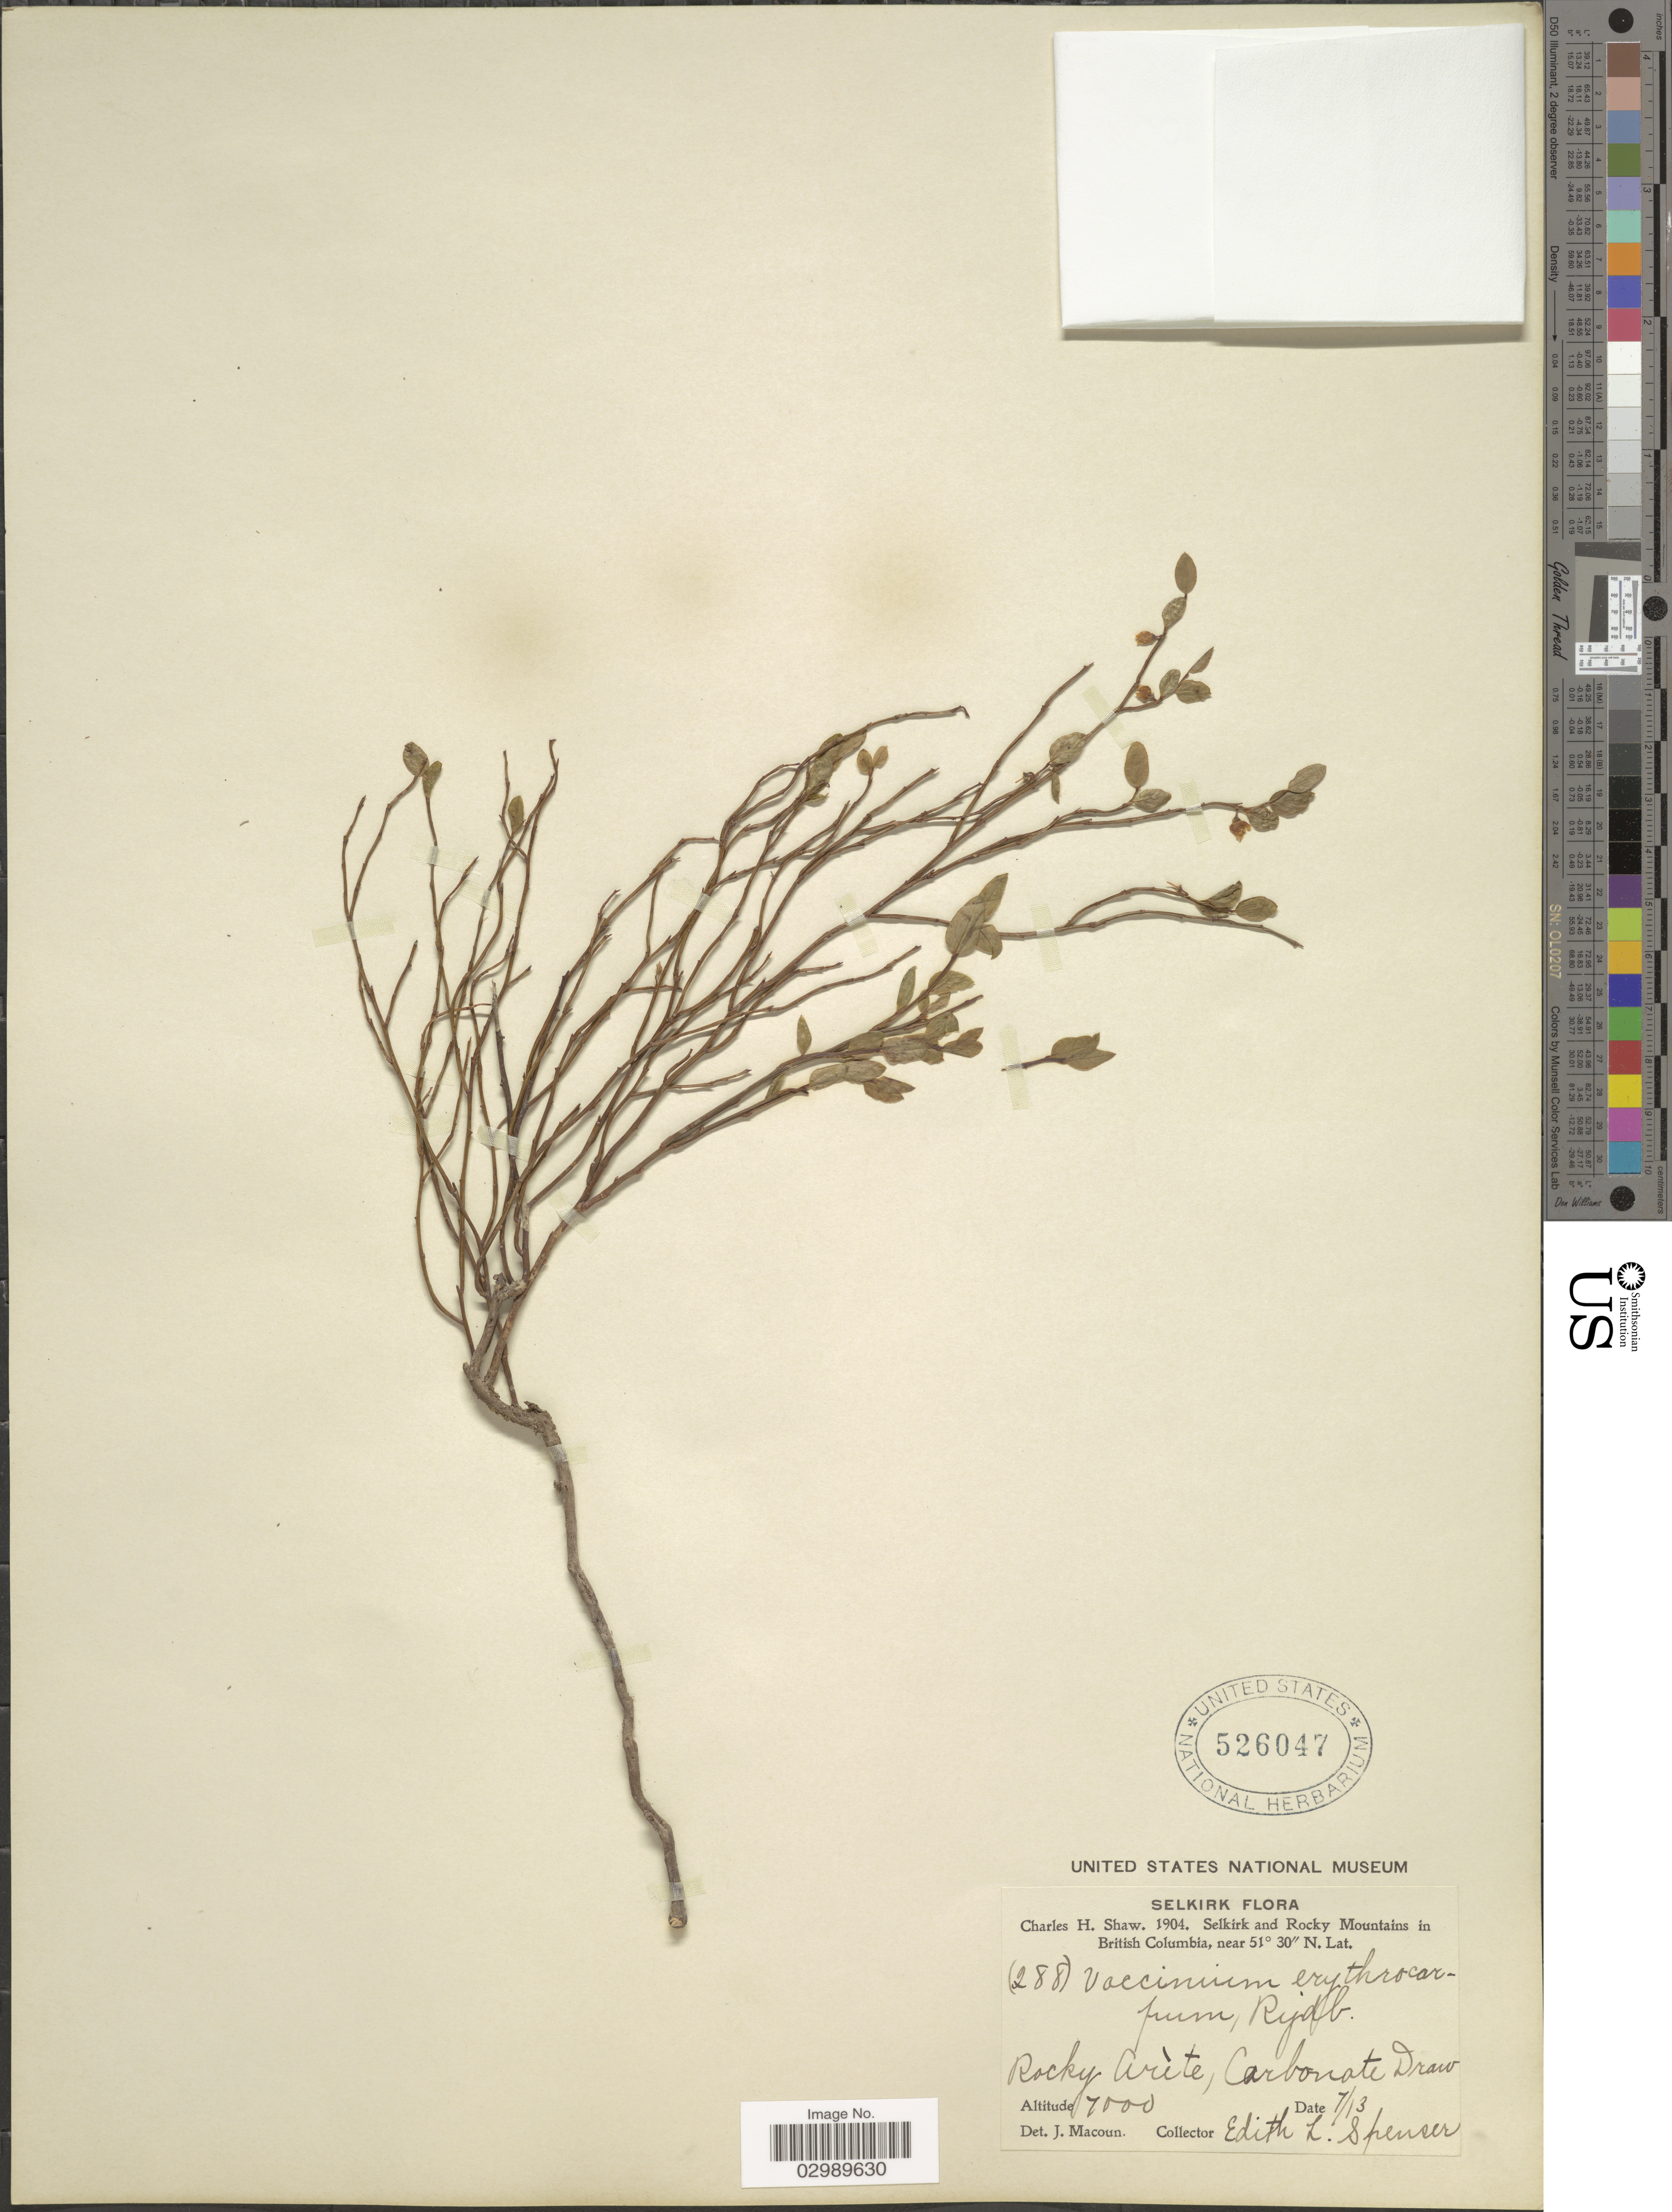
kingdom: Plantae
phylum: Tracheophyta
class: Magnoliopsida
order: Ericales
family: Ericaceae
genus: Vaccinium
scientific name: Vaccinium scoparium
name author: Leiberg ex Coville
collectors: C. H. Shaw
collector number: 288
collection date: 1904-07-13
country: Canada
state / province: British Columbia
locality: Selkirk and Rocky Mountains. Rocky Arìte, Carbonate Draw.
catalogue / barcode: US 526047